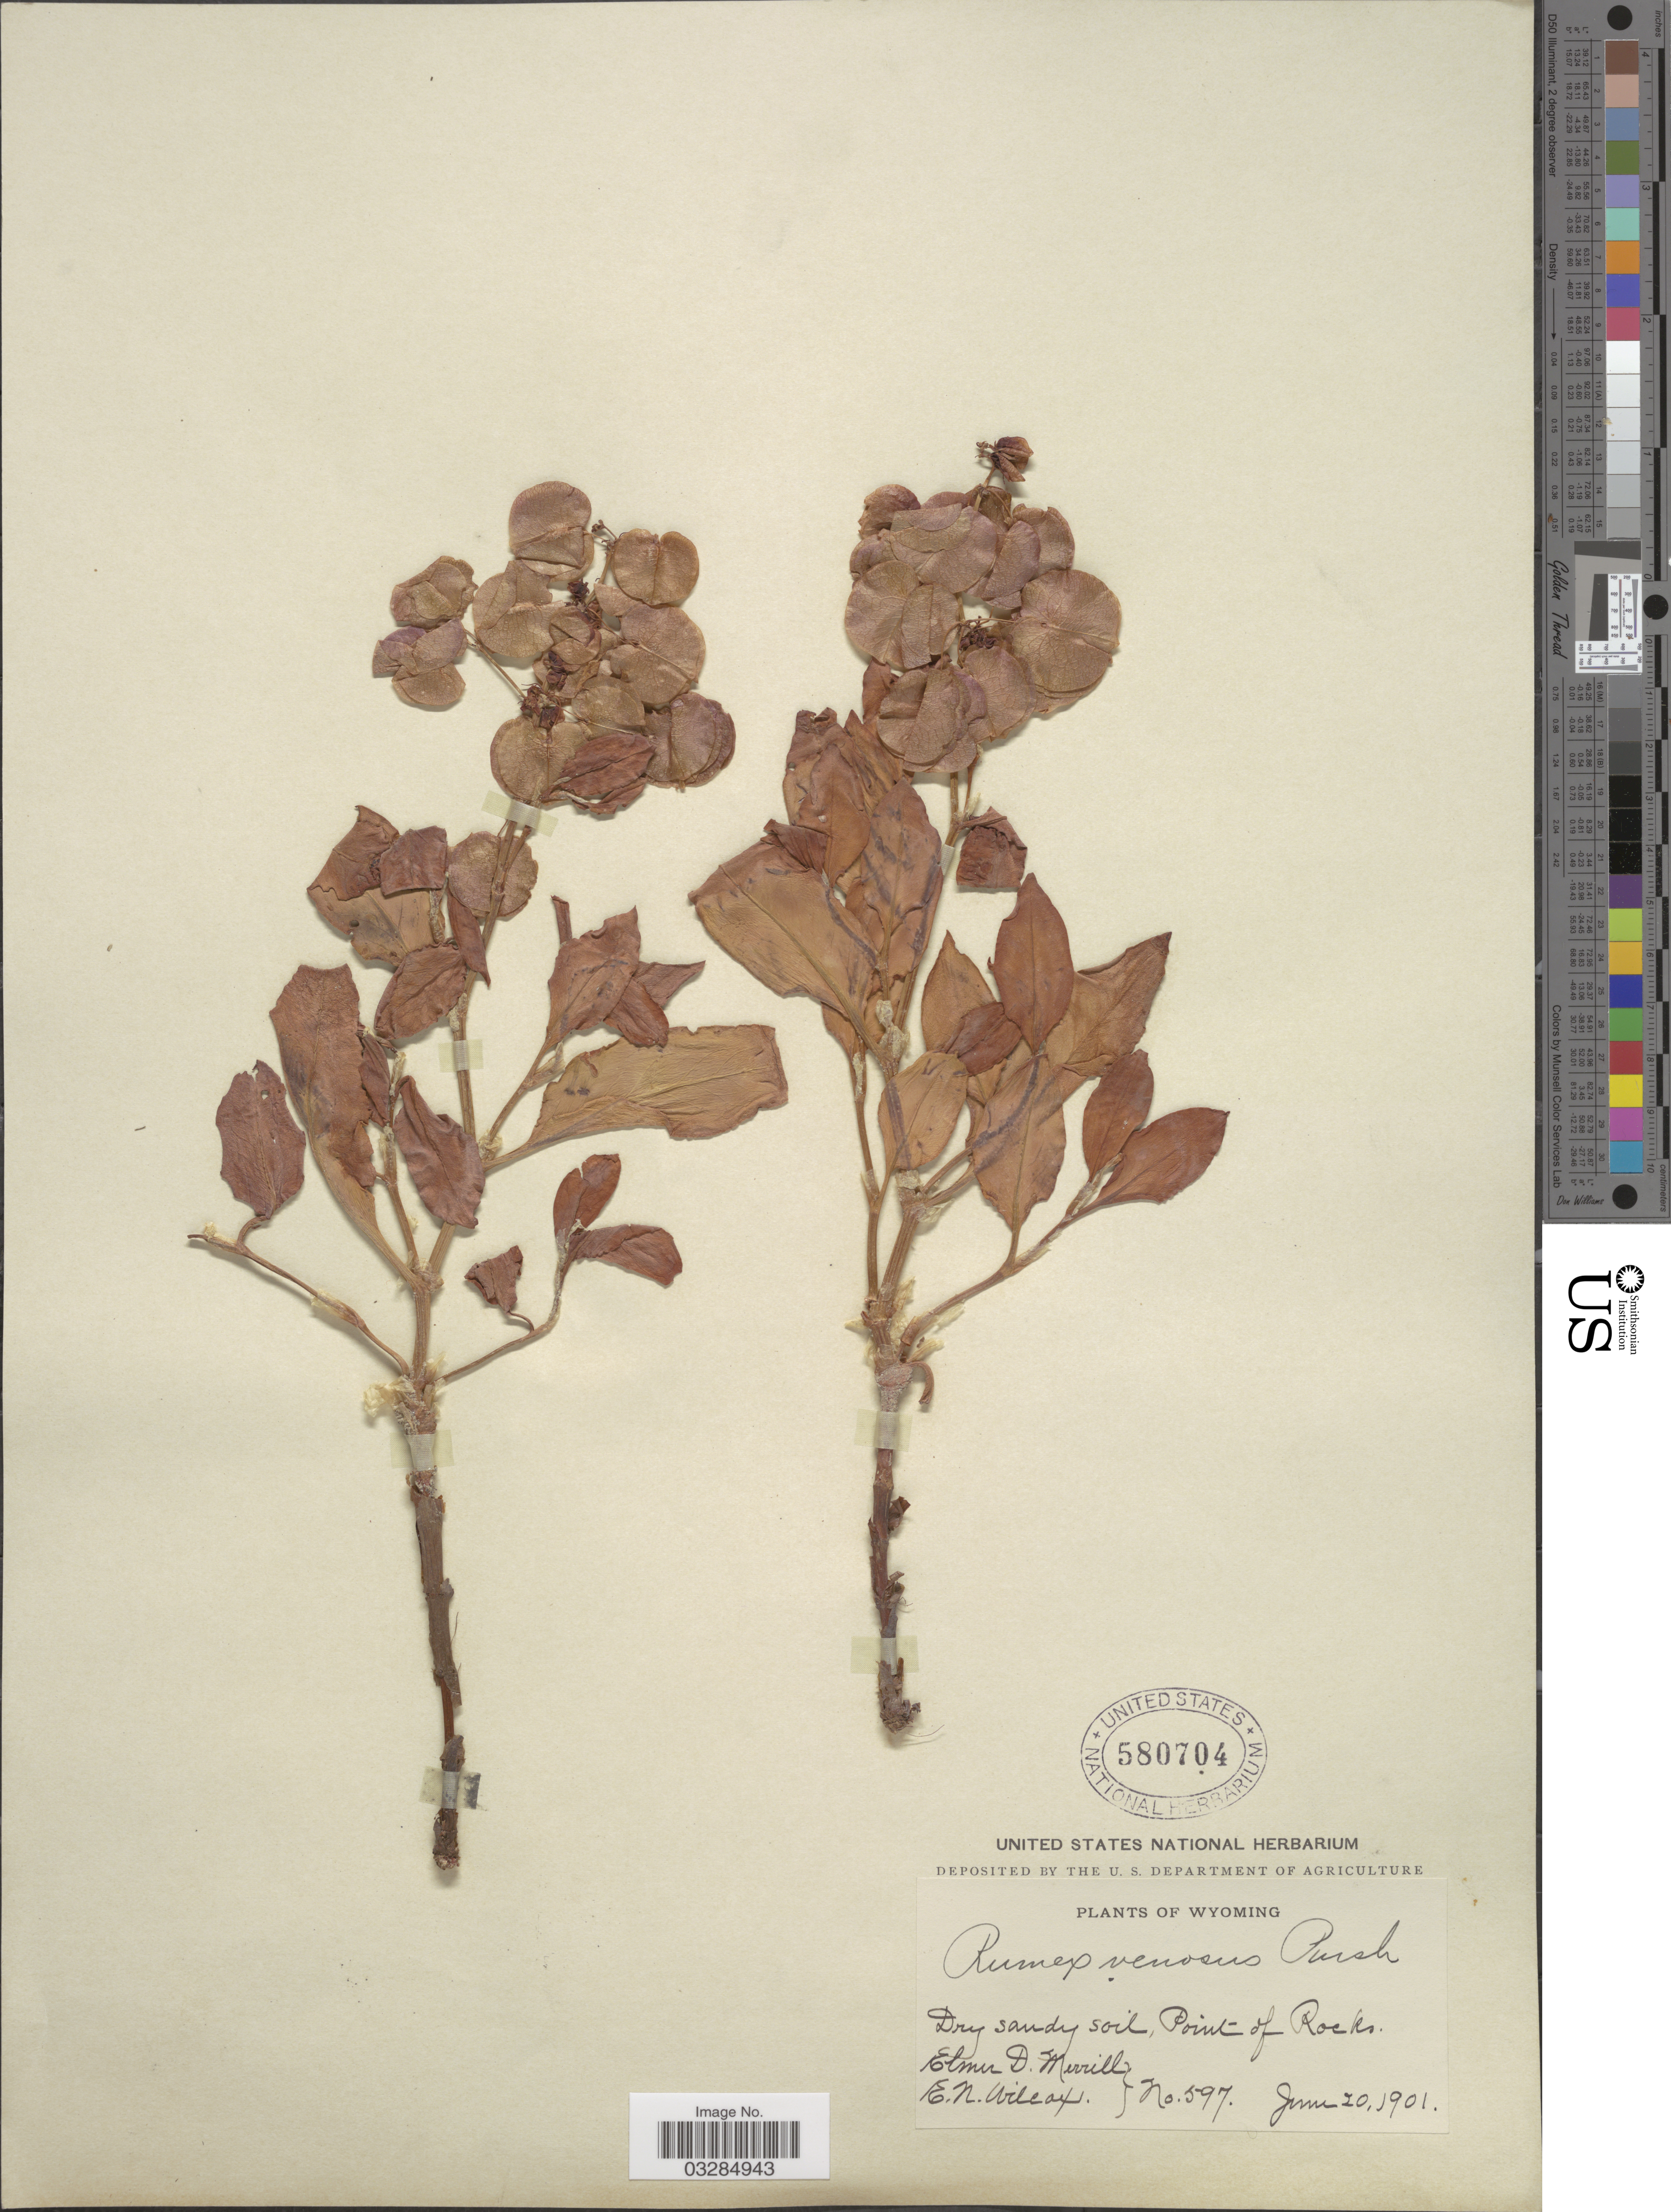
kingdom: Plantae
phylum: Tracheophyta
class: Magnoliopsida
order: Caryophyllales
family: Polygonaceae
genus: Rumex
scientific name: Rumex venosus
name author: Pursh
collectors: E. D. Merrill & E. Wilcox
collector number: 597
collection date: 1901-06-20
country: United States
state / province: Wyoming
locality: Point of Rocks.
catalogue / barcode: US 580704